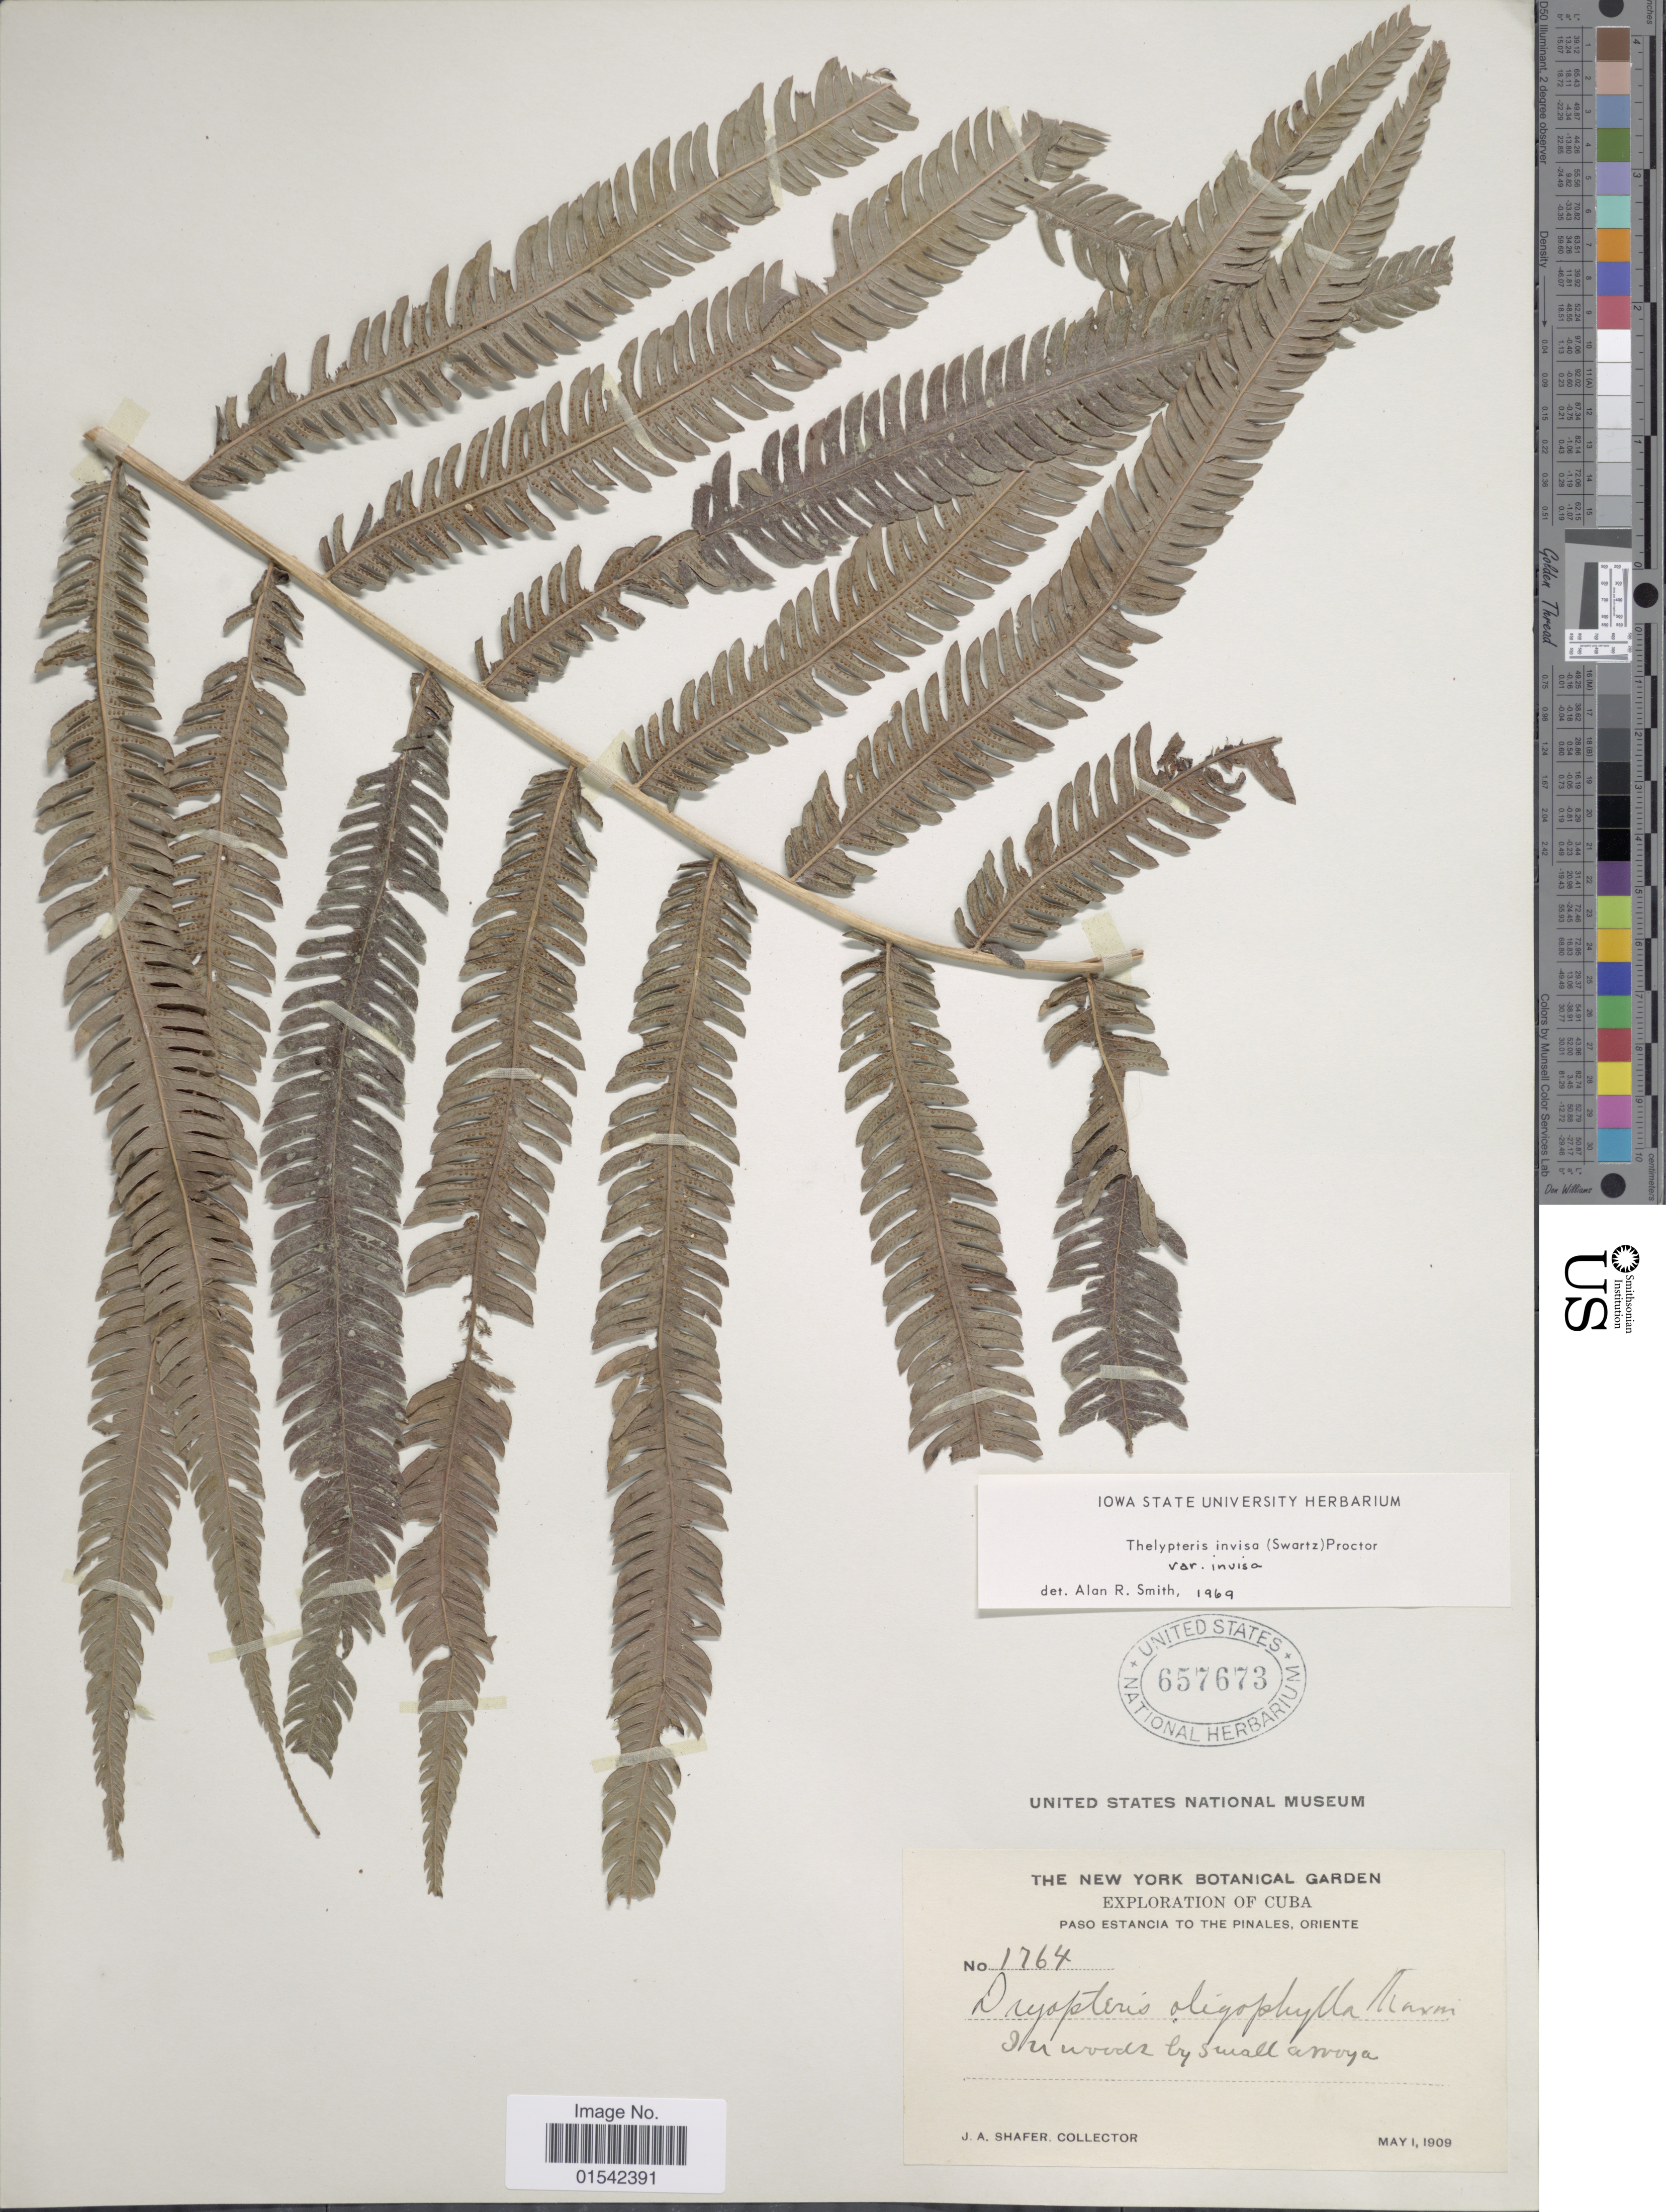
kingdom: Plantae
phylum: Tracheophyta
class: Polypodiopsida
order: Polypodiales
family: Thelypteridaceae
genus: Cyclosorus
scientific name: Cyclosorus grandis (A.R. Sm.) comb. nov., ined 2015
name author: (A.R. Sm.)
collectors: J. A. Shafer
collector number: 1764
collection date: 1909-05-01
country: Cuba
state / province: Oriente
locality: Paso Estancia to the Pinales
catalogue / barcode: US 657673